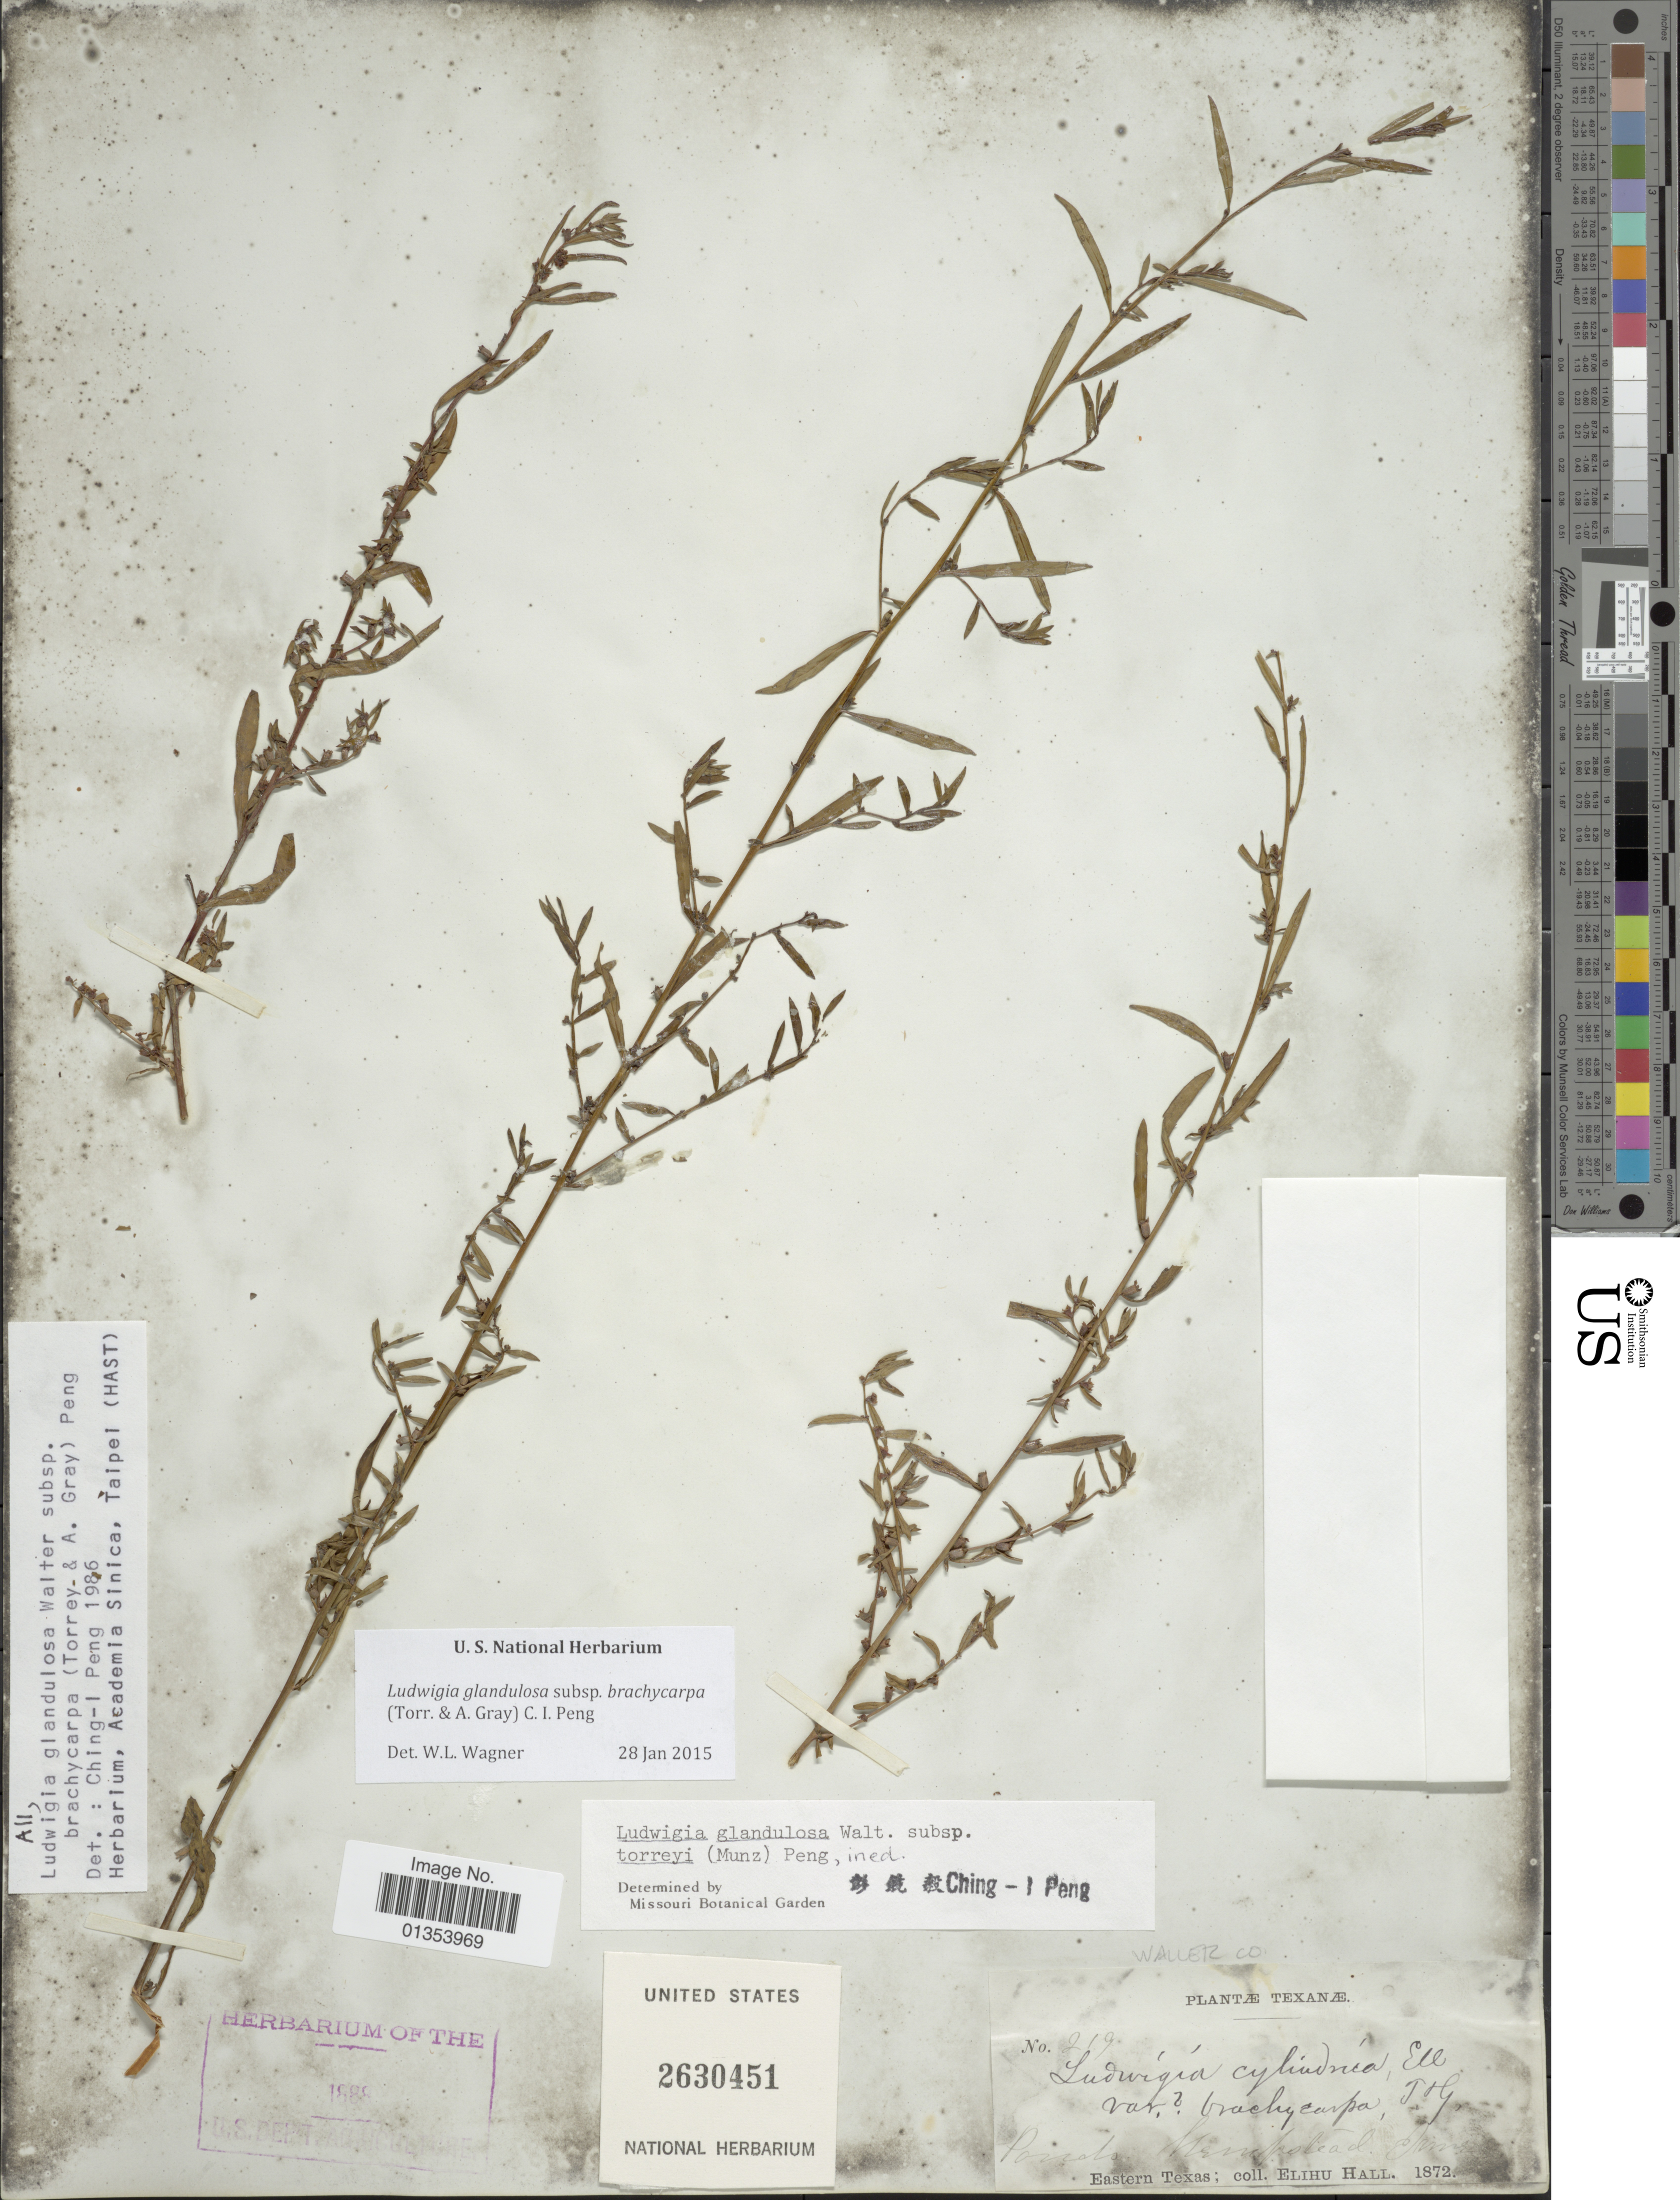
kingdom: Plantae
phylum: Tracheophyta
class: Magnoliopsida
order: Myrtales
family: Onagraceae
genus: Ludwigia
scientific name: Ludwigia glandulosa subsp. brachycarpa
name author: (Torr. & A. Gray) C.I. Peng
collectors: E. Hall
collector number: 219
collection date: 1872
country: United States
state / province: Texas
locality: Eastern Texas, Hempstead.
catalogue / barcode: US 2630451